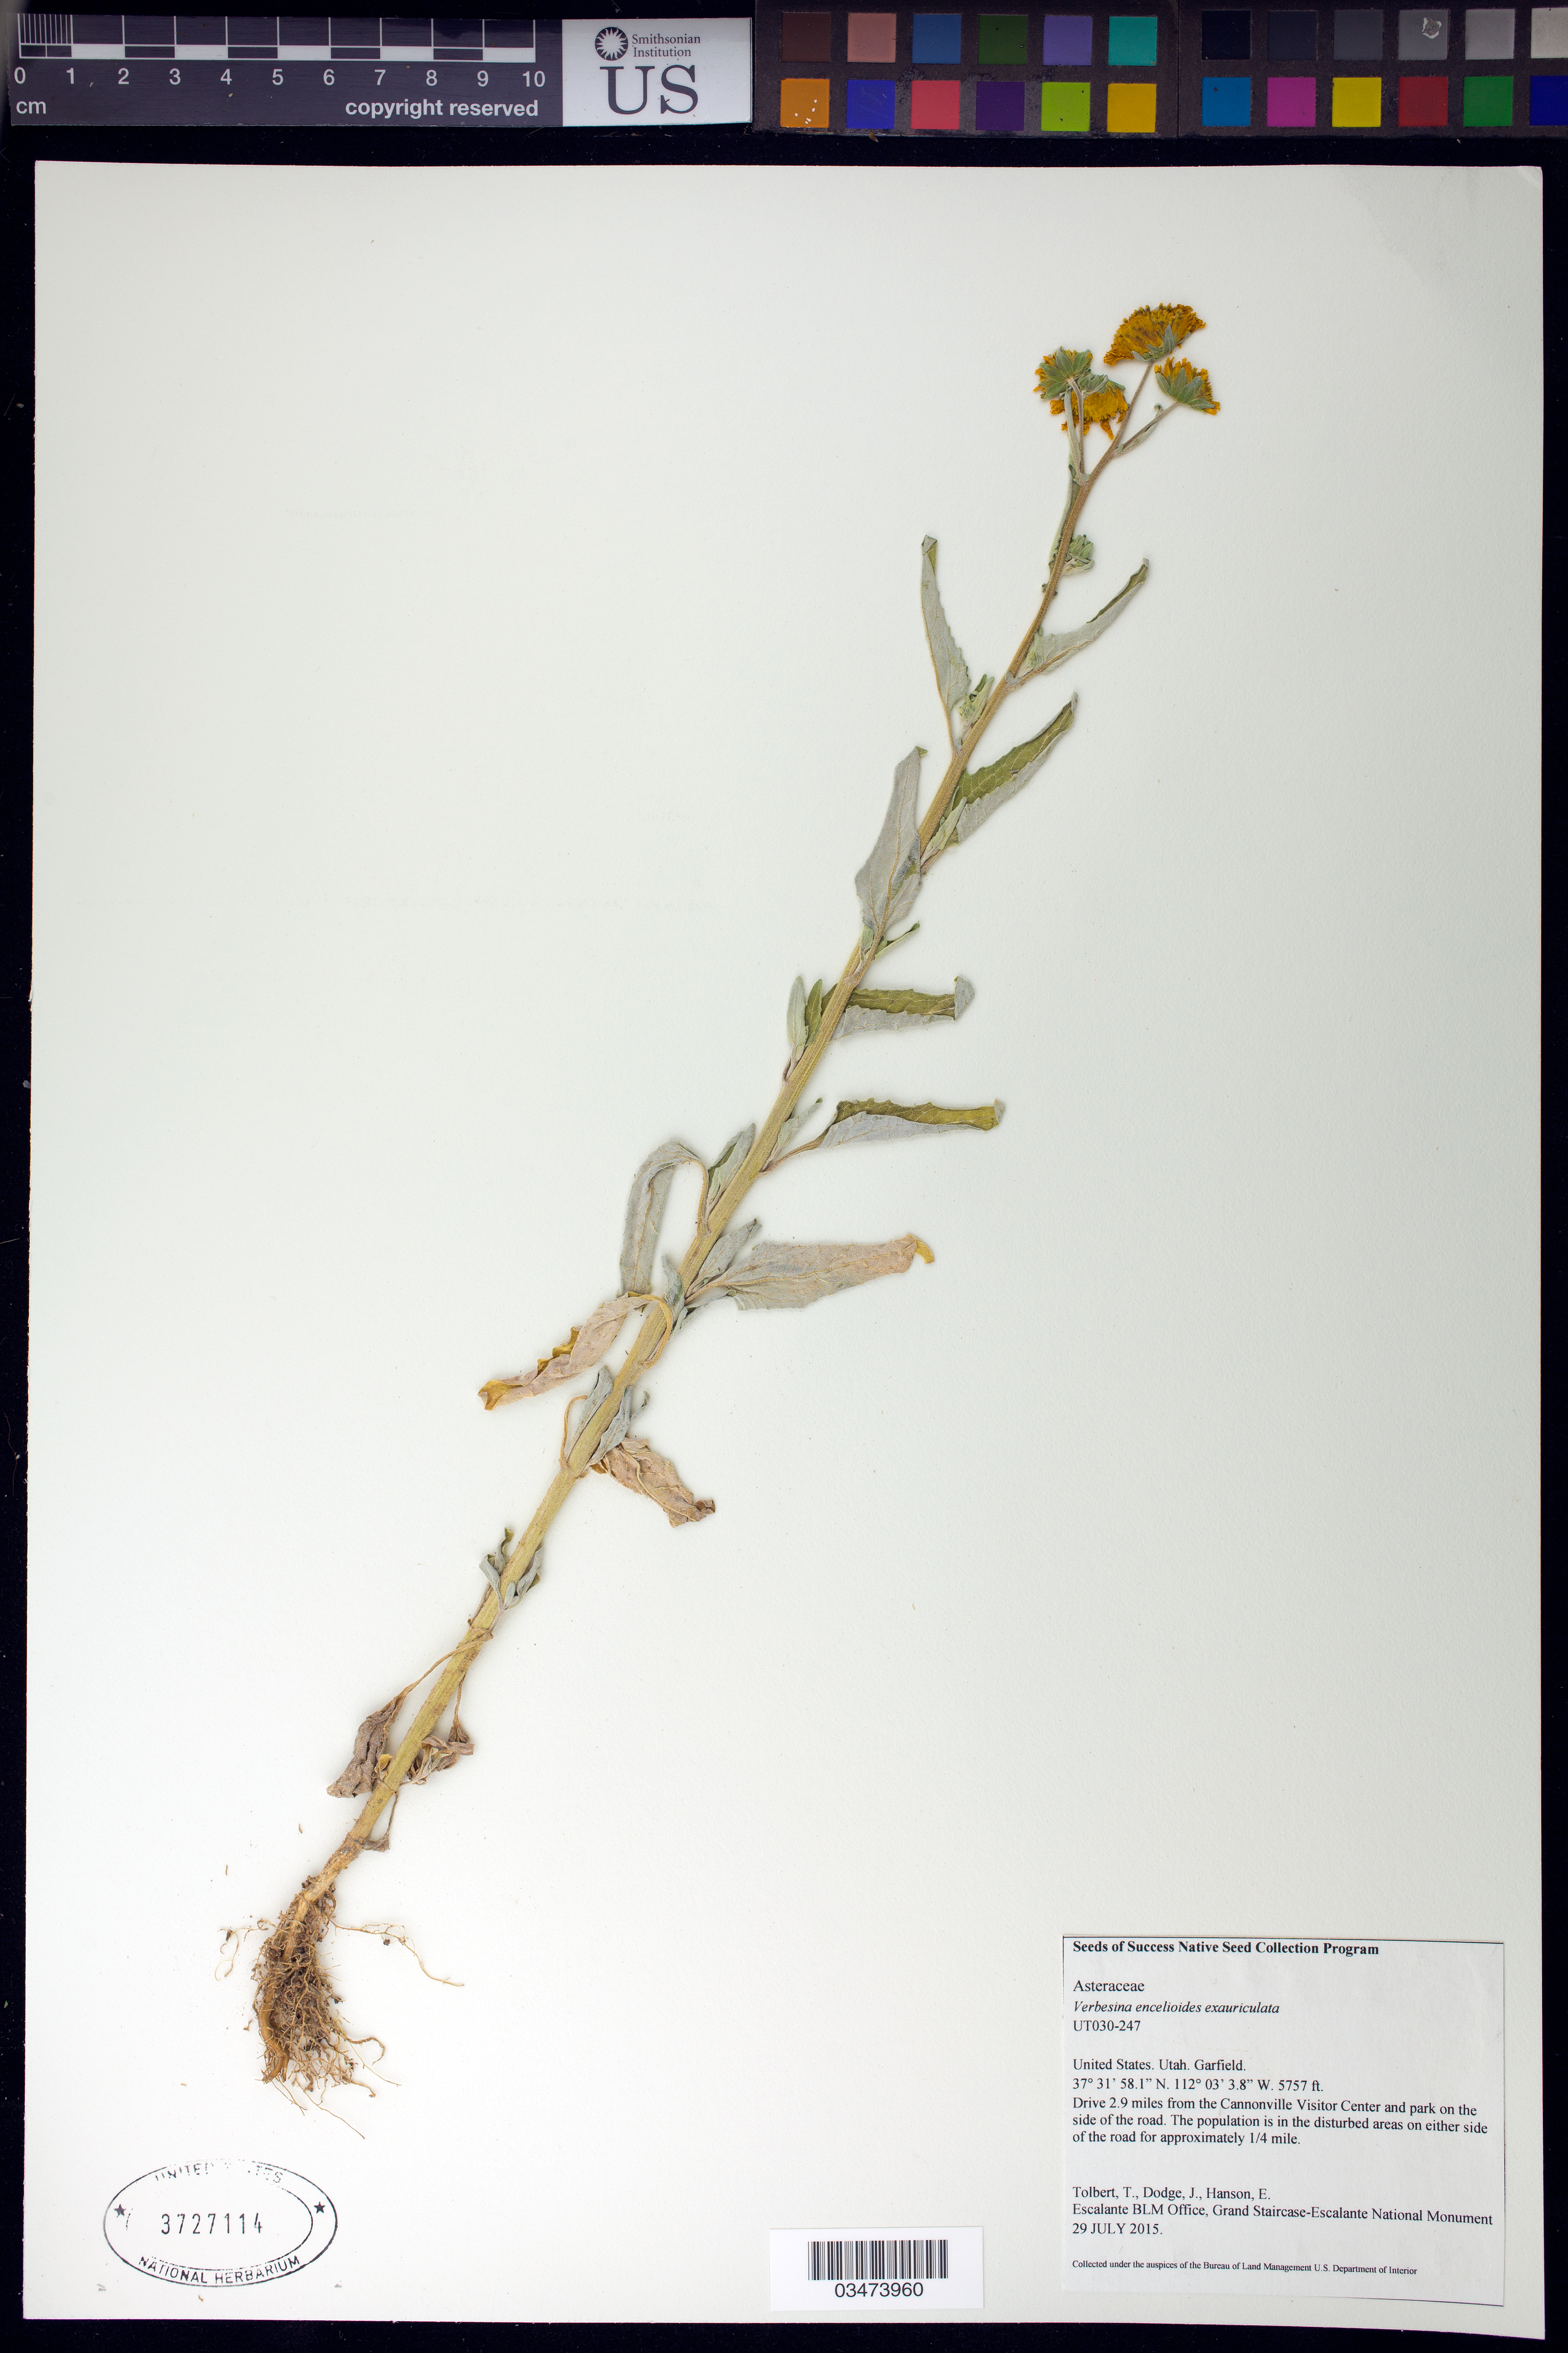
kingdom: Plantae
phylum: Tracheophyta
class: Magnoliopsida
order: Asterales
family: Asteraceae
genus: Verbesina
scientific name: Verbesina encelioides var. exauriculata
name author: B.L. Rob. & Greenm.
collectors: T. Tolbert, J. Dodge & E. Hanson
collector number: UT030-247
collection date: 2015-06-29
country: United States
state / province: Utah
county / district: Garfield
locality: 2.9 mi. from Cannonville Visitor Center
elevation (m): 1755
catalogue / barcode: US 3727114